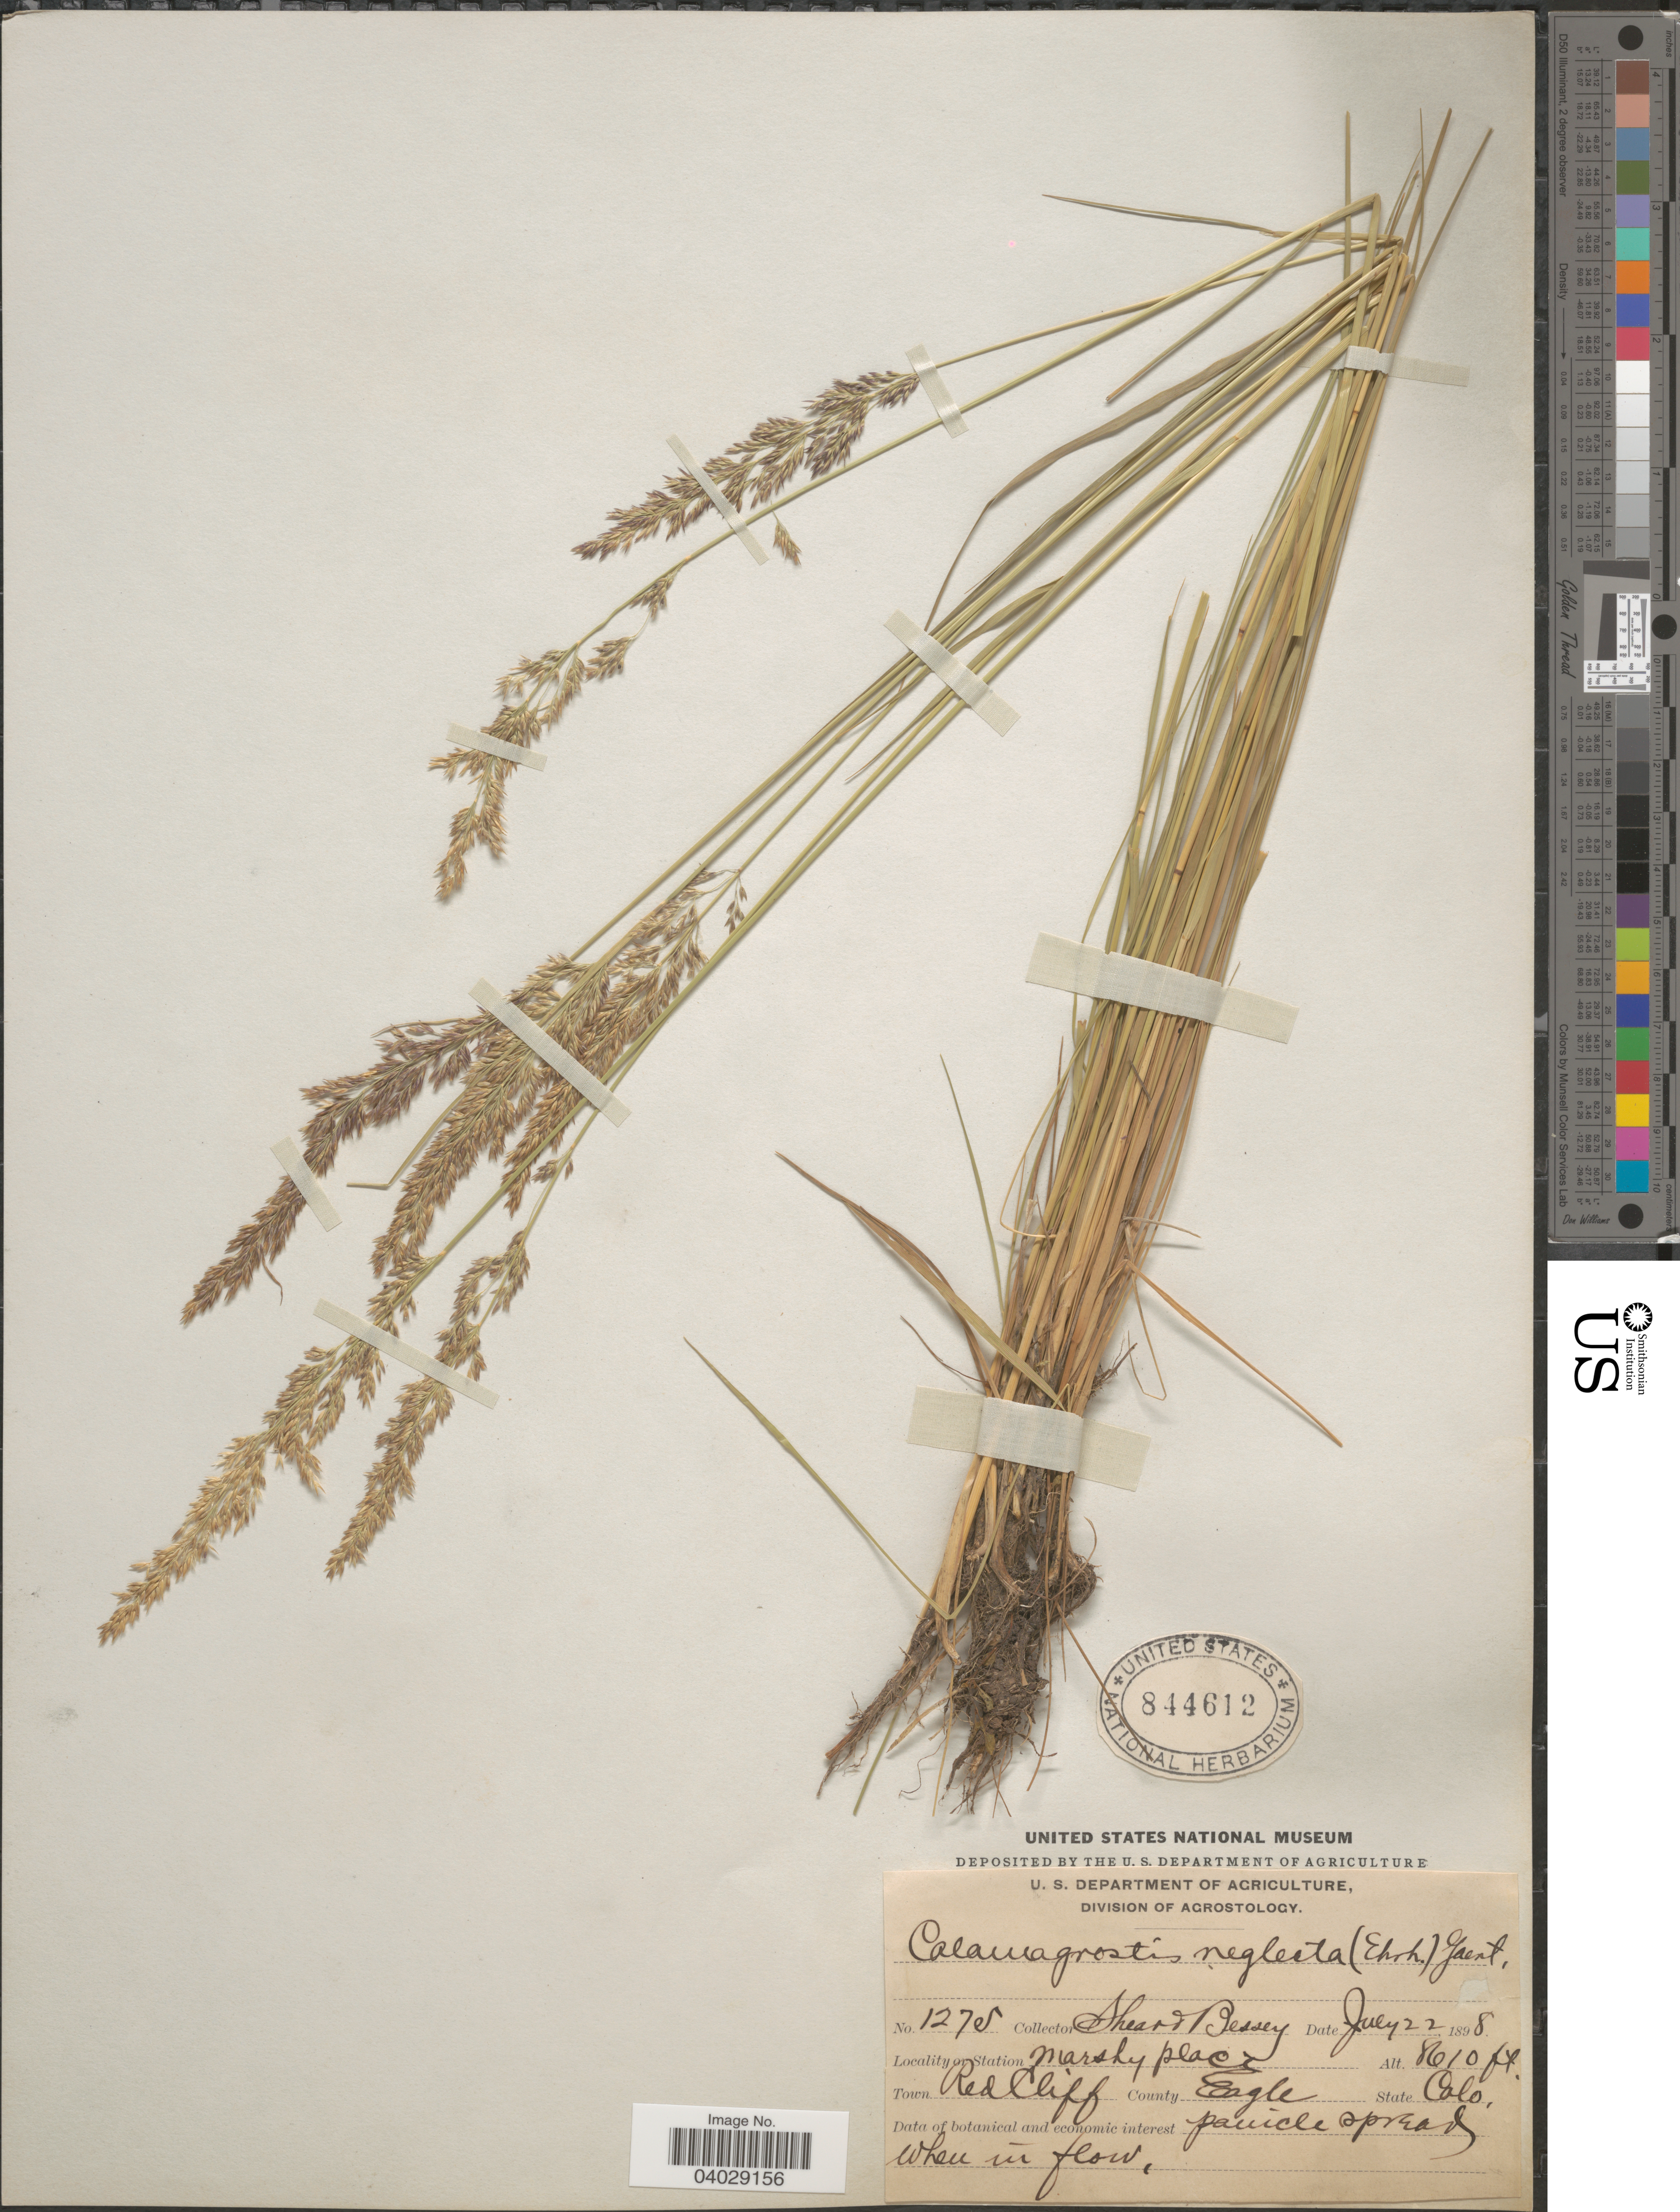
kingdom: Plantae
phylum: Tracheophyta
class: Liliopsida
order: Poales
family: Poaceae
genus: Calamagrostis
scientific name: Calamagrostis neglecta (Ehrh.) Gaertner et al.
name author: (Ehrhart) G. Gaertn. et al.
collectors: -- Shear & -. Bessey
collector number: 1275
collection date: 1898-07-22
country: United States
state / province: Colorado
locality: Town Red Cliff. County Eagle.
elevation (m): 2624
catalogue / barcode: US 844612